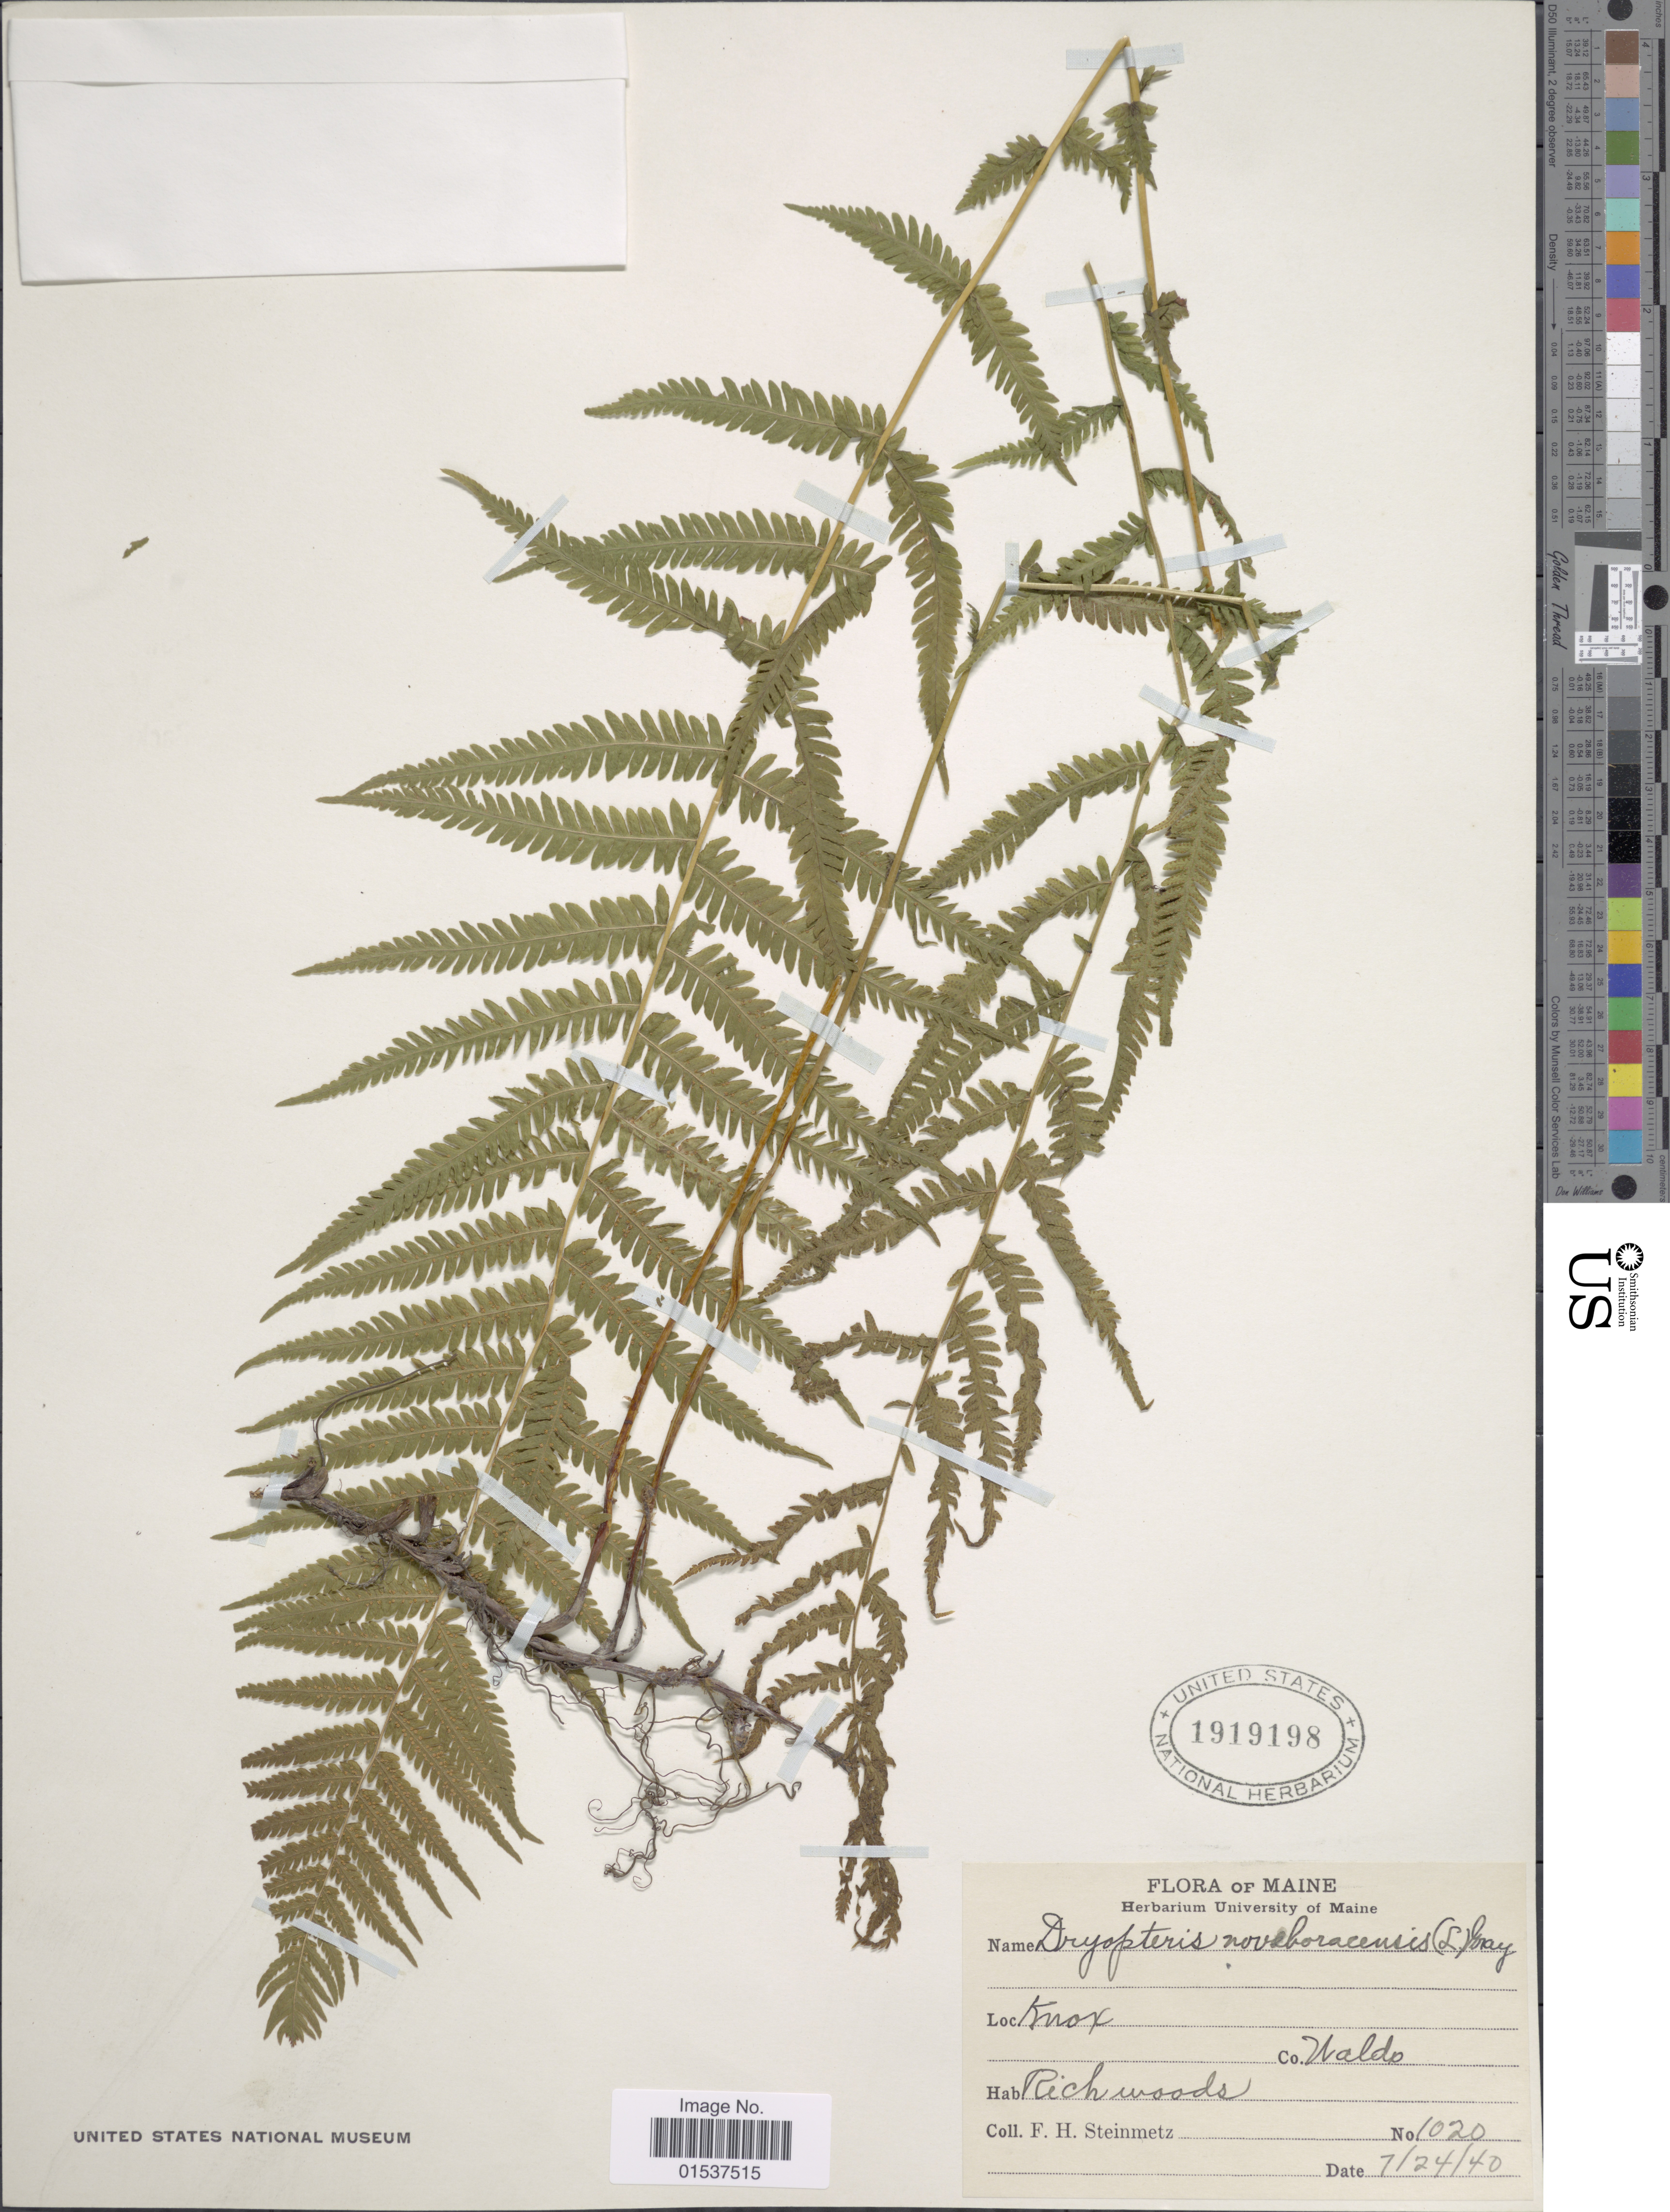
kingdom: Plantae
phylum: Tracheophyta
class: Polypodiopsida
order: Polypodiales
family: Thelypteridaceae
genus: Parathelypteris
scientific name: Parathelypteris noveboracensis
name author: (L.) Ching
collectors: F. H. Steinmetz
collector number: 1020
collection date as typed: Transcribed d/m/y: 24/7/40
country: United States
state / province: Maine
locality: Knox. Co, Waldo.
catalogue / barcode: US 1919198